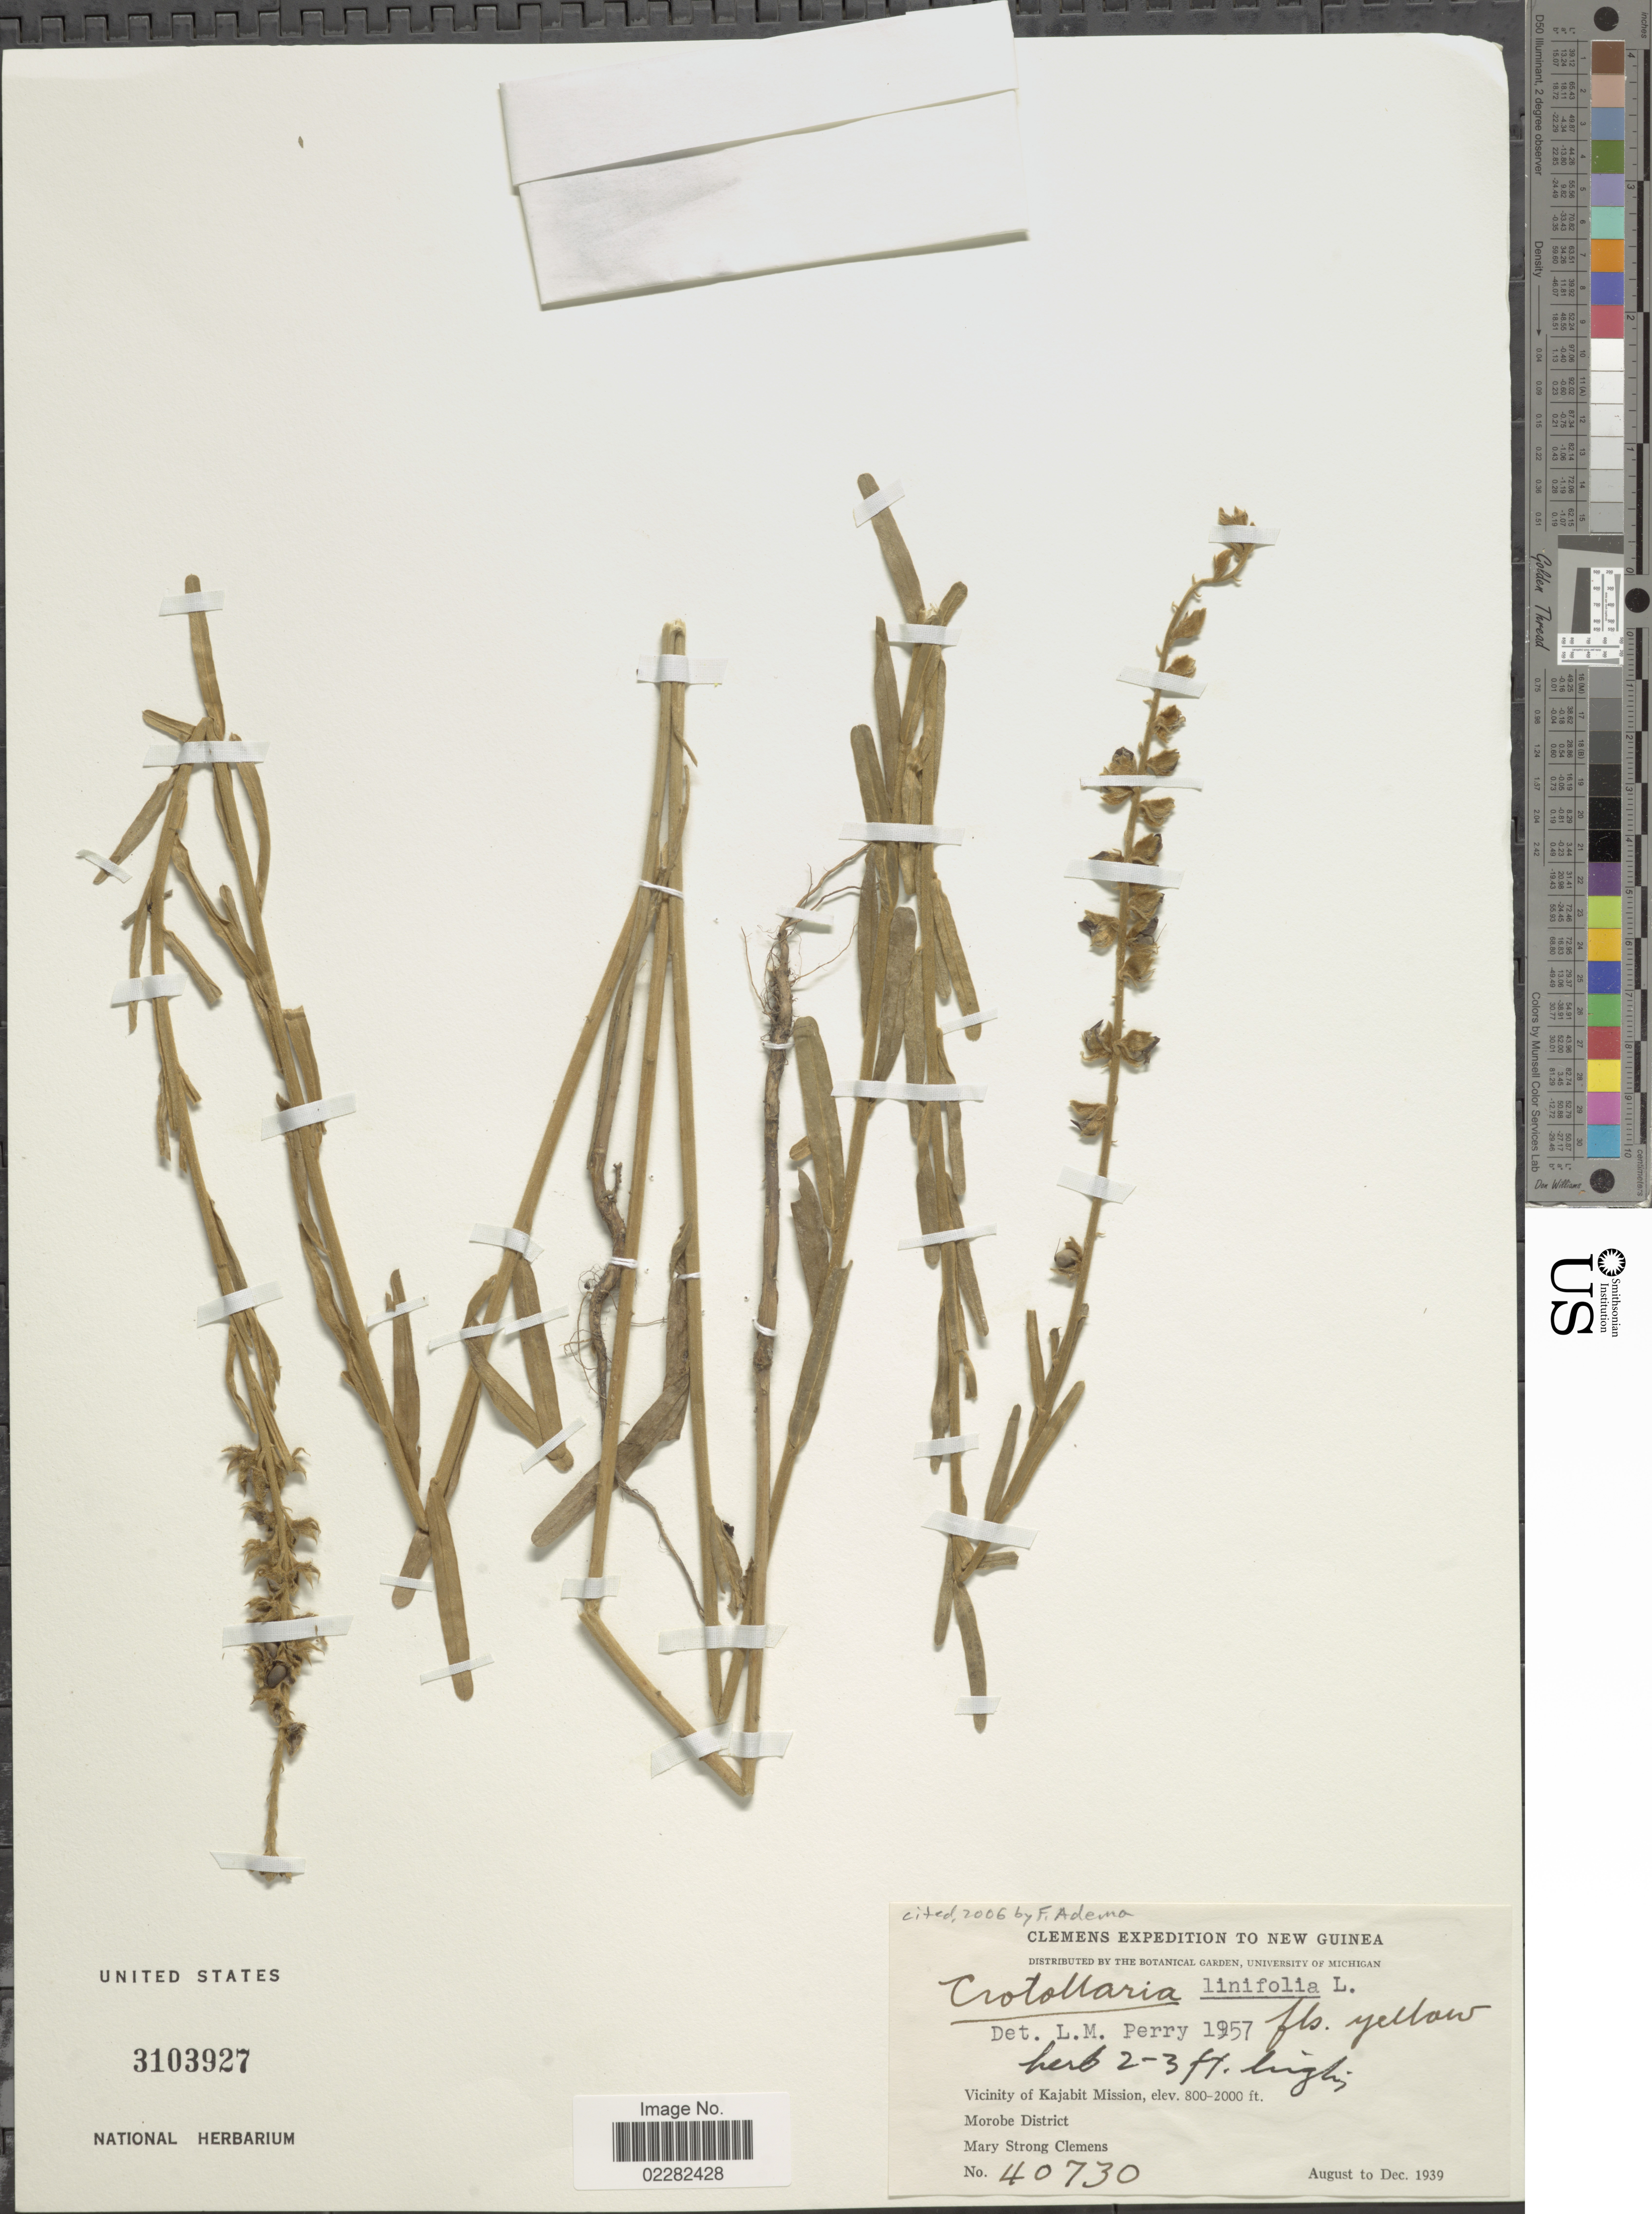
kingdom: Plantae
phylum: Tracheophyta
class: Magnoliopsida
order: Fabales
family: Fabaceae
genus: Crotalaria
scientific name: Crotalaria linifolia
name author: L. f.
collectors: M. S. Clemens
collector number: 40730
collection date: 1939-08/1939-12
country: Papua New Guinea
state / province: Morobe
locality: Vicinity of Kajabit Mission, New Guinea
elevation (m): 244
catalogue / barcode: US 3103927